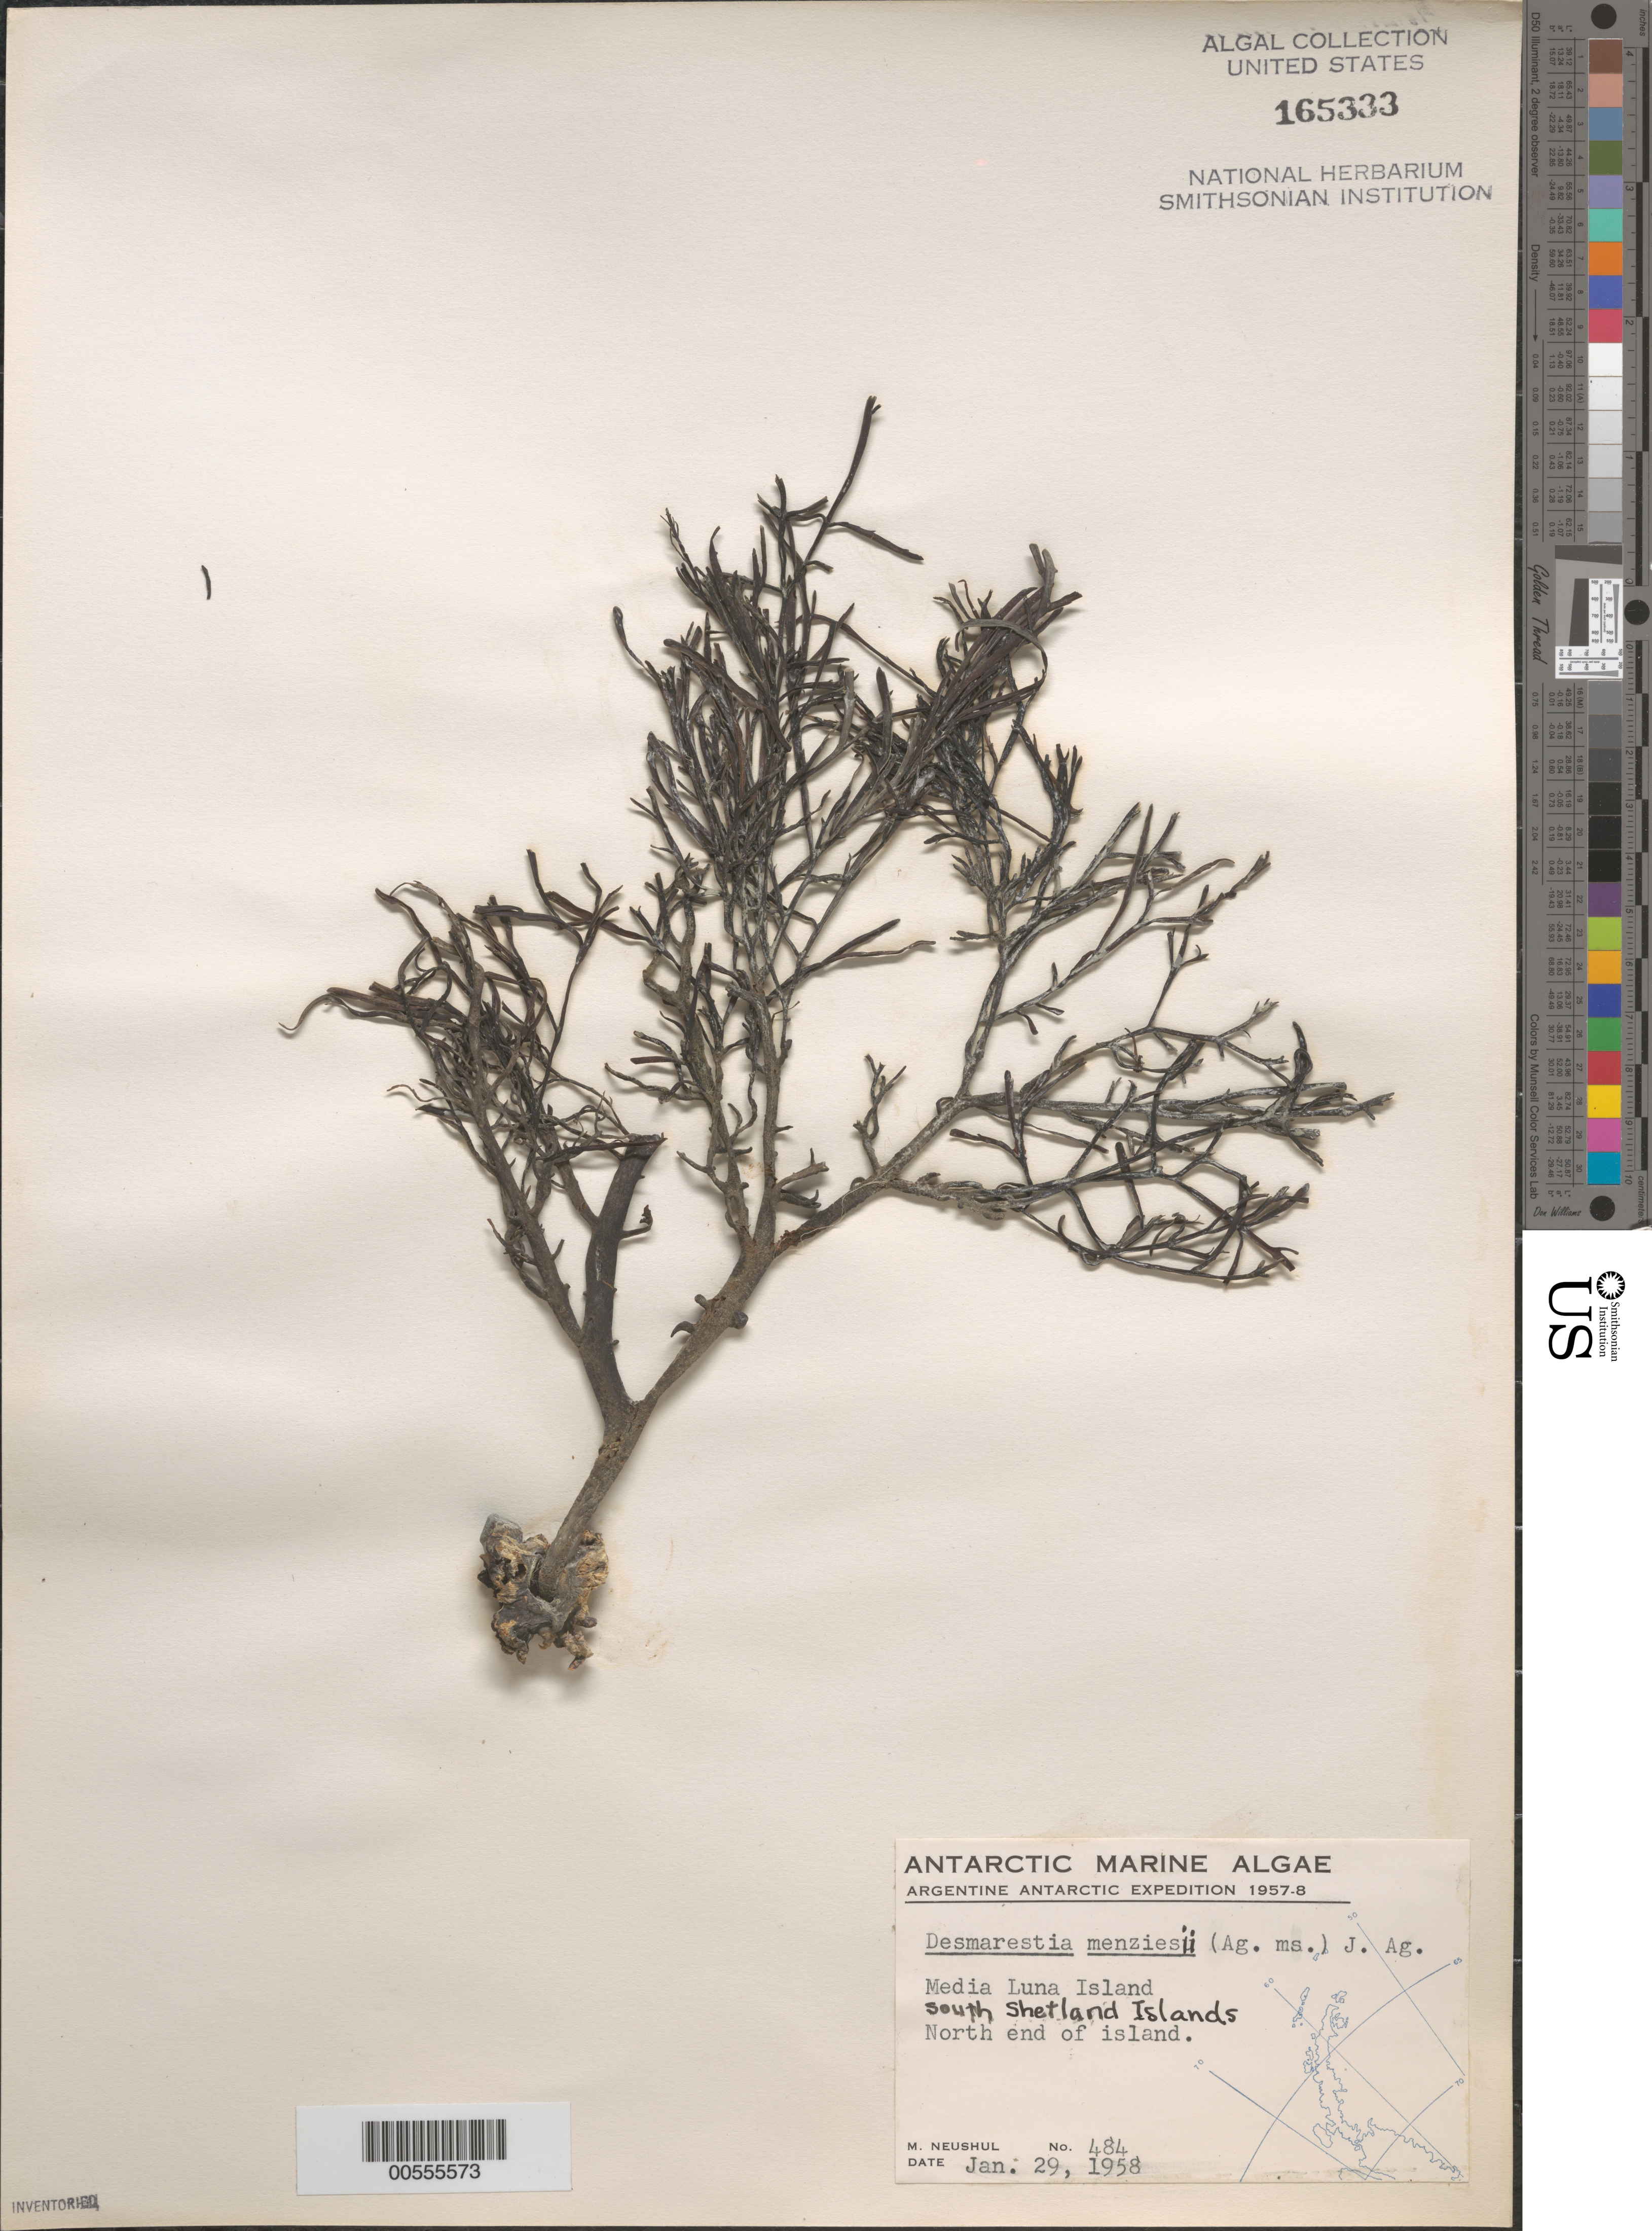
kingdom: Chromista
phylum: Ochrophyta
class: Phaeophyceae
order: Desmarestiales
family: Desmarestiaceae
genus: Desmarestia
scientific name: Desmarestia menziesii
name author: J. Agardh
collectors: M. Neushul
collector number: Neushul 484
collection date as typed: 29 Jan 1958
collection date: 1958-01-29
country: Antarctica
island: Half Moon Island (Media Luna Island)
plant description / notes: Argentine Antarctic Expedition, 1957-1958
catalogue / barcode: US 165333